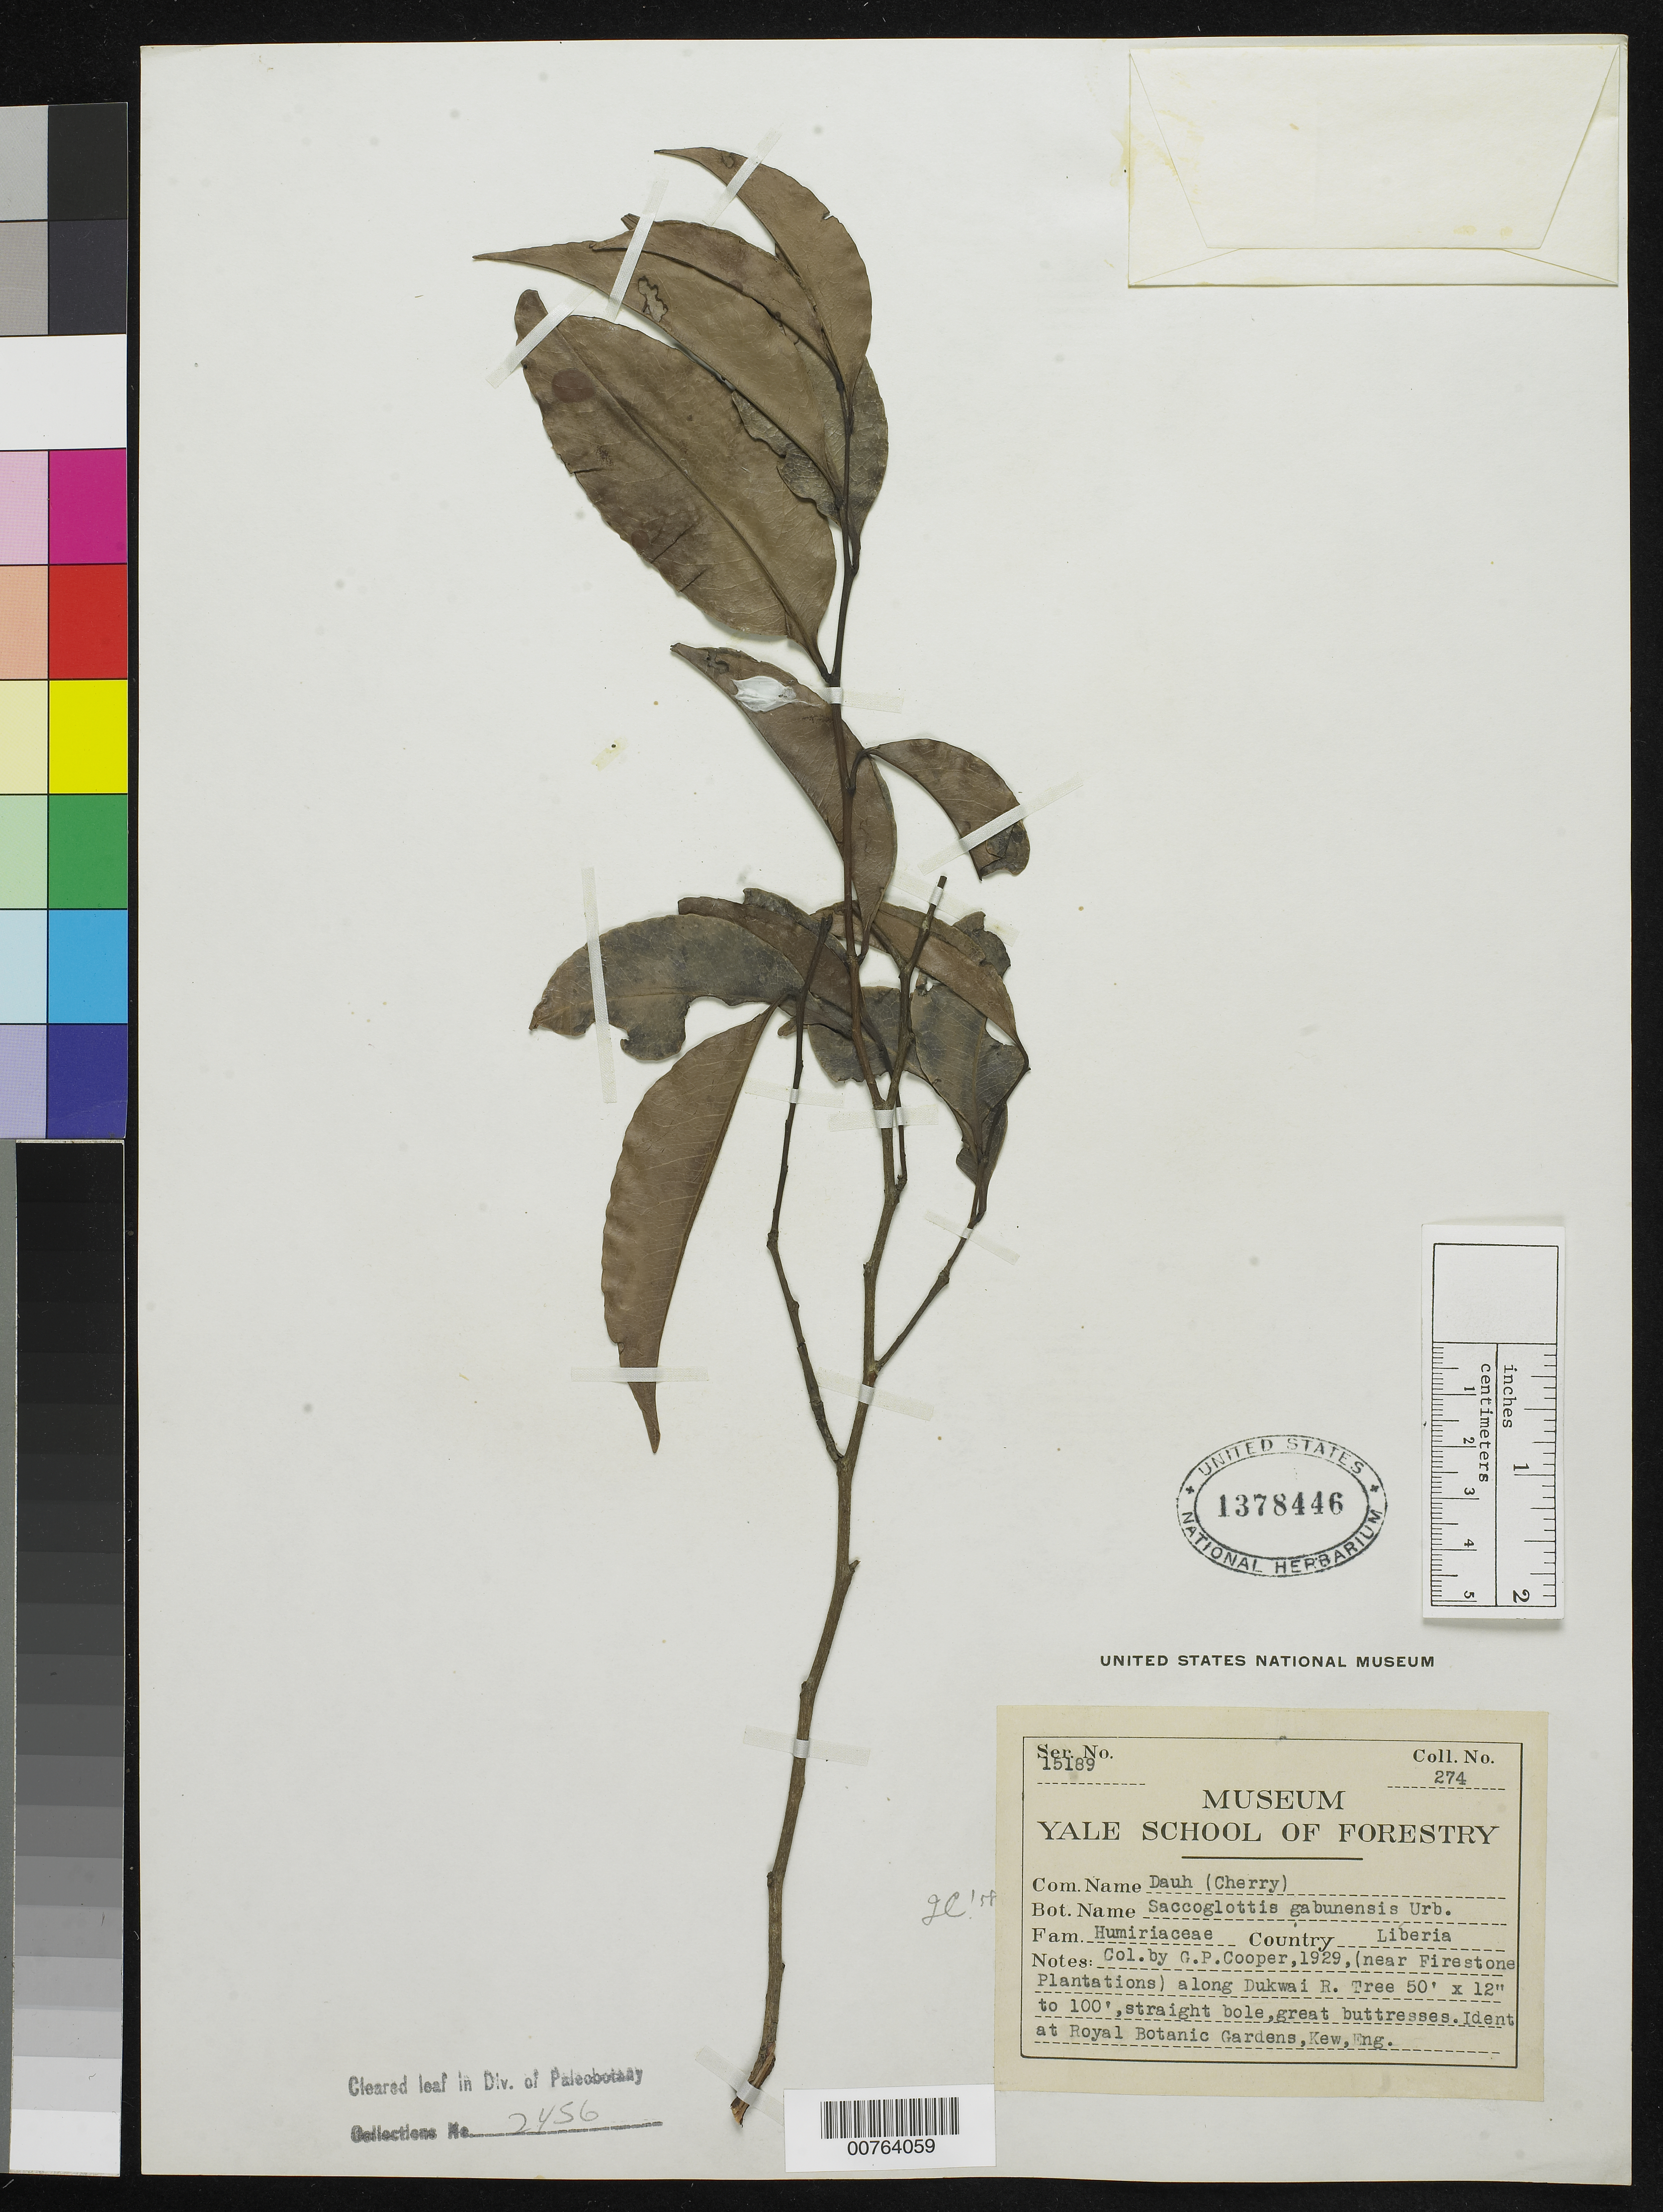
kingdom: Plantae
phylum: Tracheophyta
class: Magnoliopsida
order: Malpighiales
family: Humiriaceae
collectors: G. Cooper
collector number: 274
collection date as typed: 1929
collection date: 1929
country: Liberia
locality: (near Firestone Plantations) along Dukwai River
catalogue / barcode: US 1378446